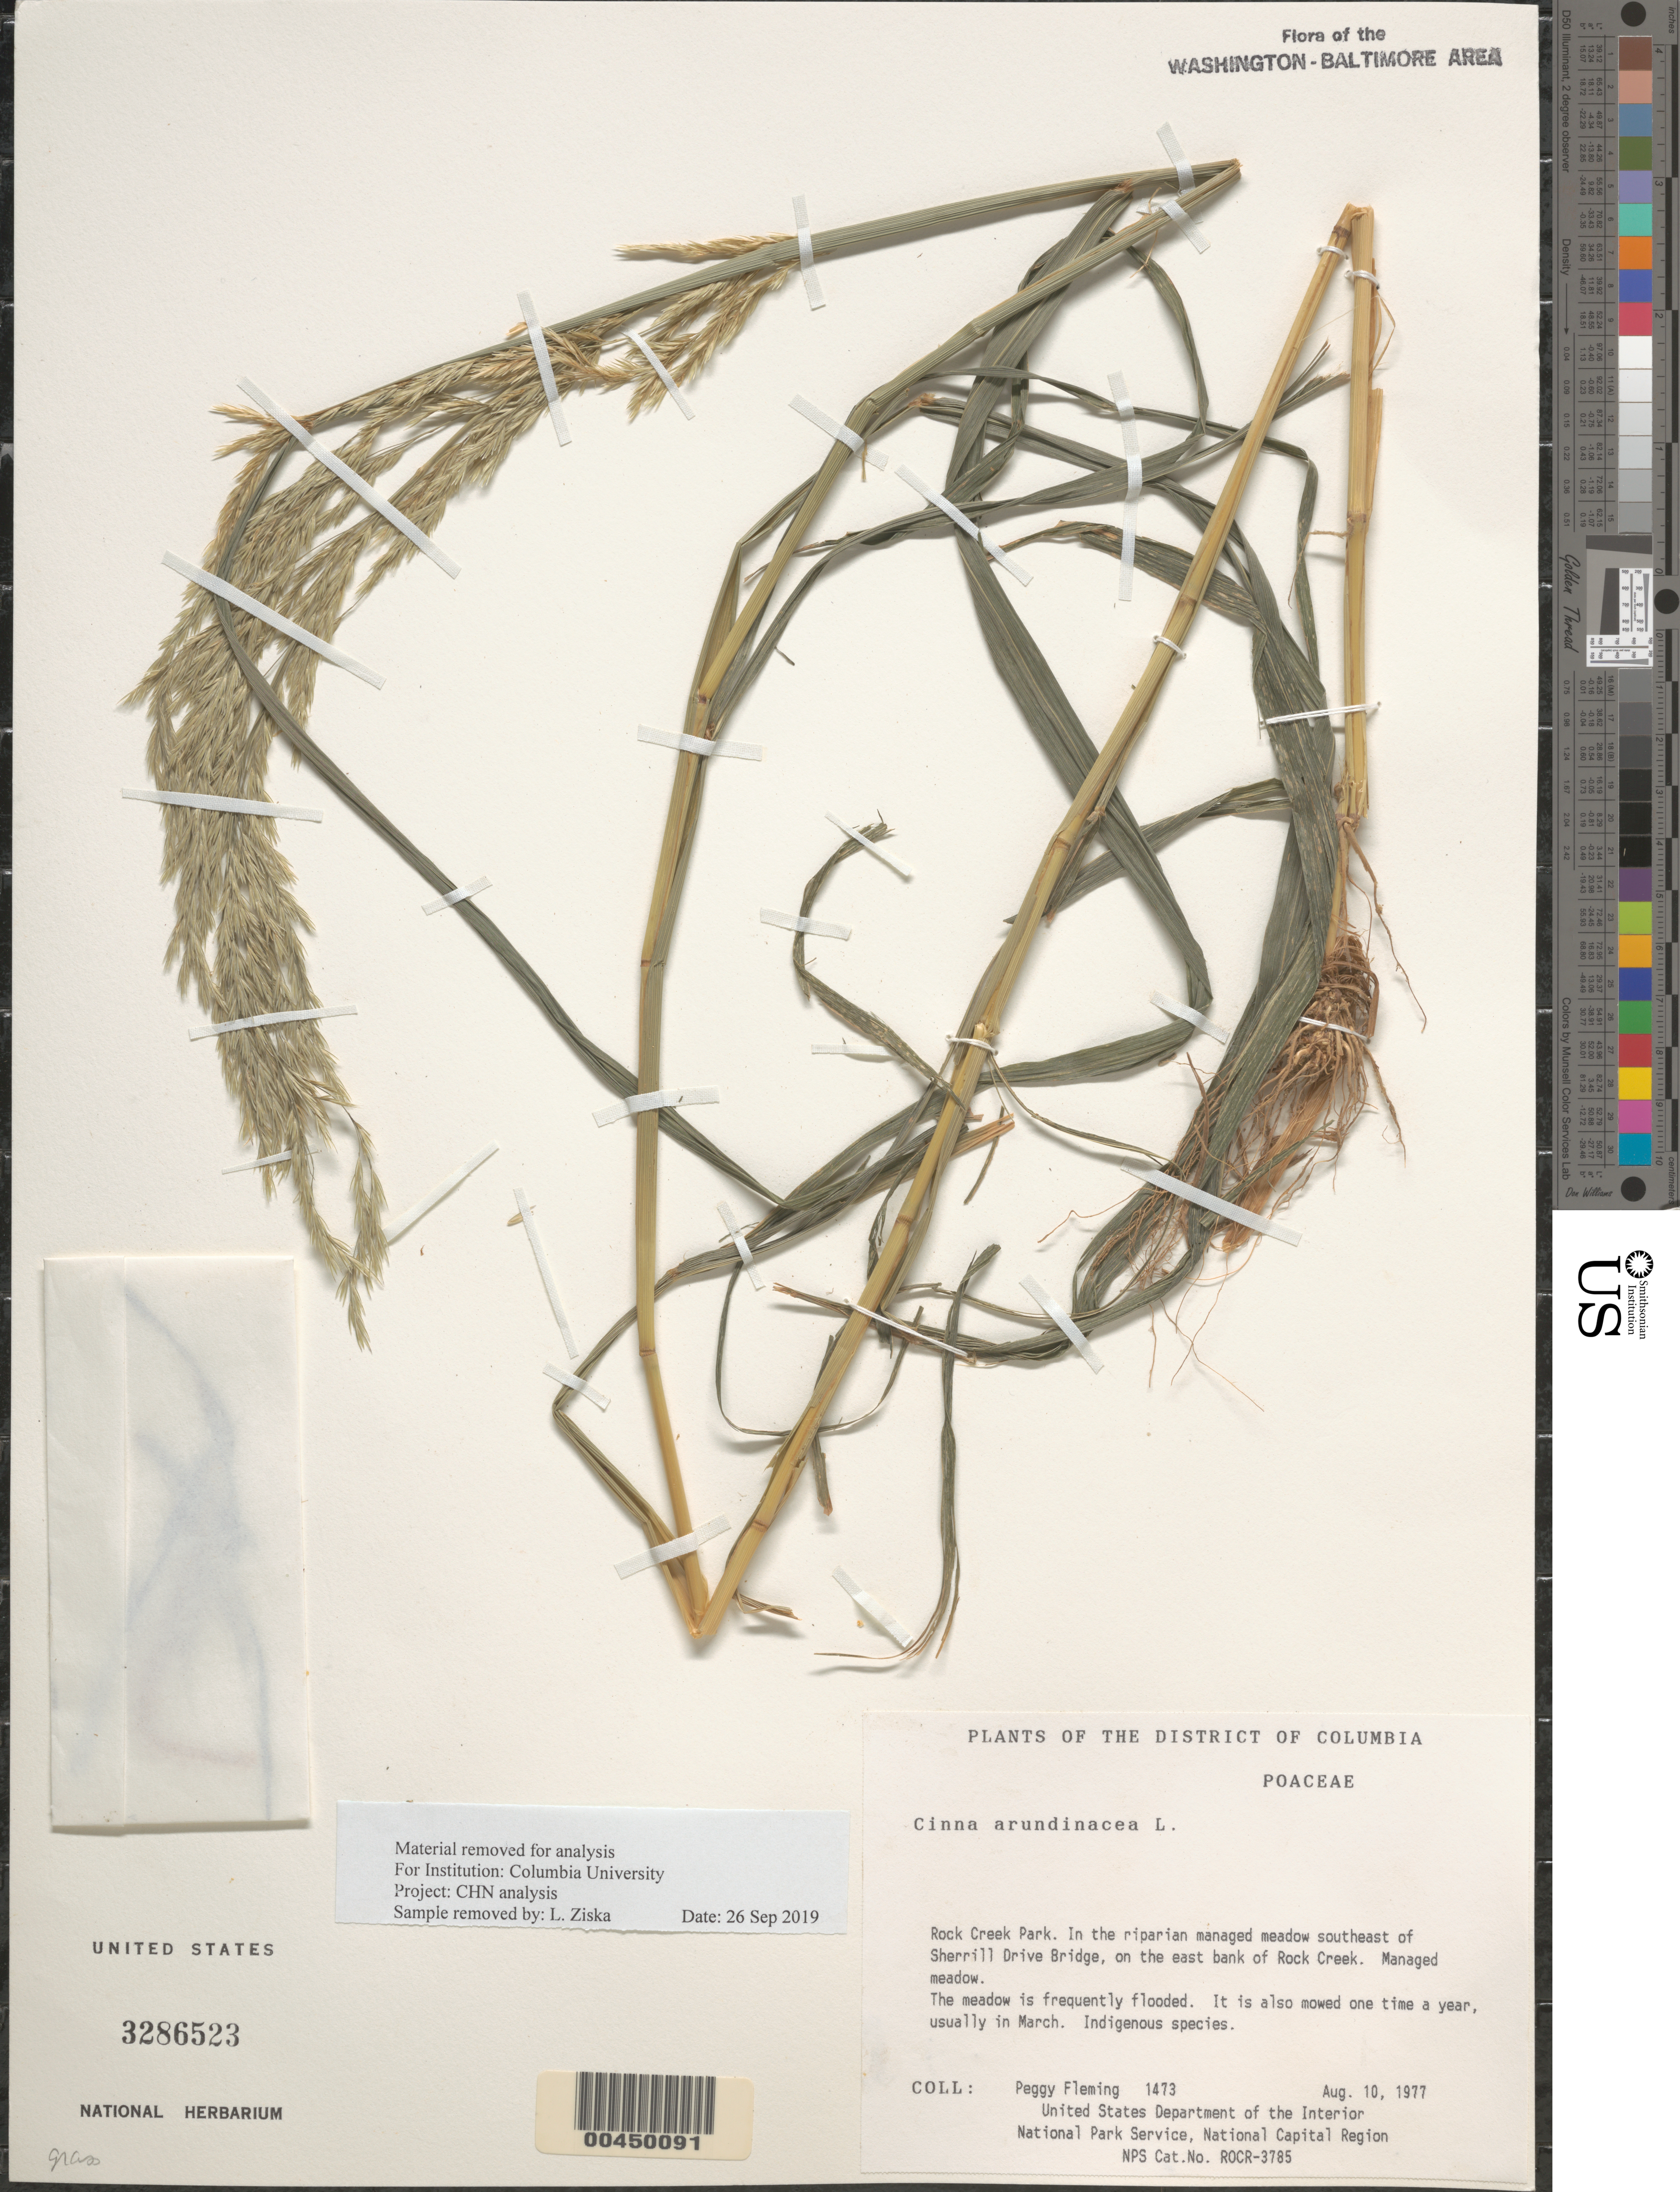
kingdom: Plantae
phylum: Tracheophyta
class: Liliopsida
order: Poales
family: Poaceae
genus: Cinna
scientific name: Cinna arundinacea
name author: L.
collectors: P. Fleming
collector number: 1473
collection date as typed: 10 Aug 1977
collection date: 1977-08-10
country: United States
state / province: District of Columbia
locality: Rock Creek Park, meadow SE of Sherrill Drive Bridge, E bank of Rock Creek Rock Creek Park and Vicinity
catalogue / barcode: US 3286523